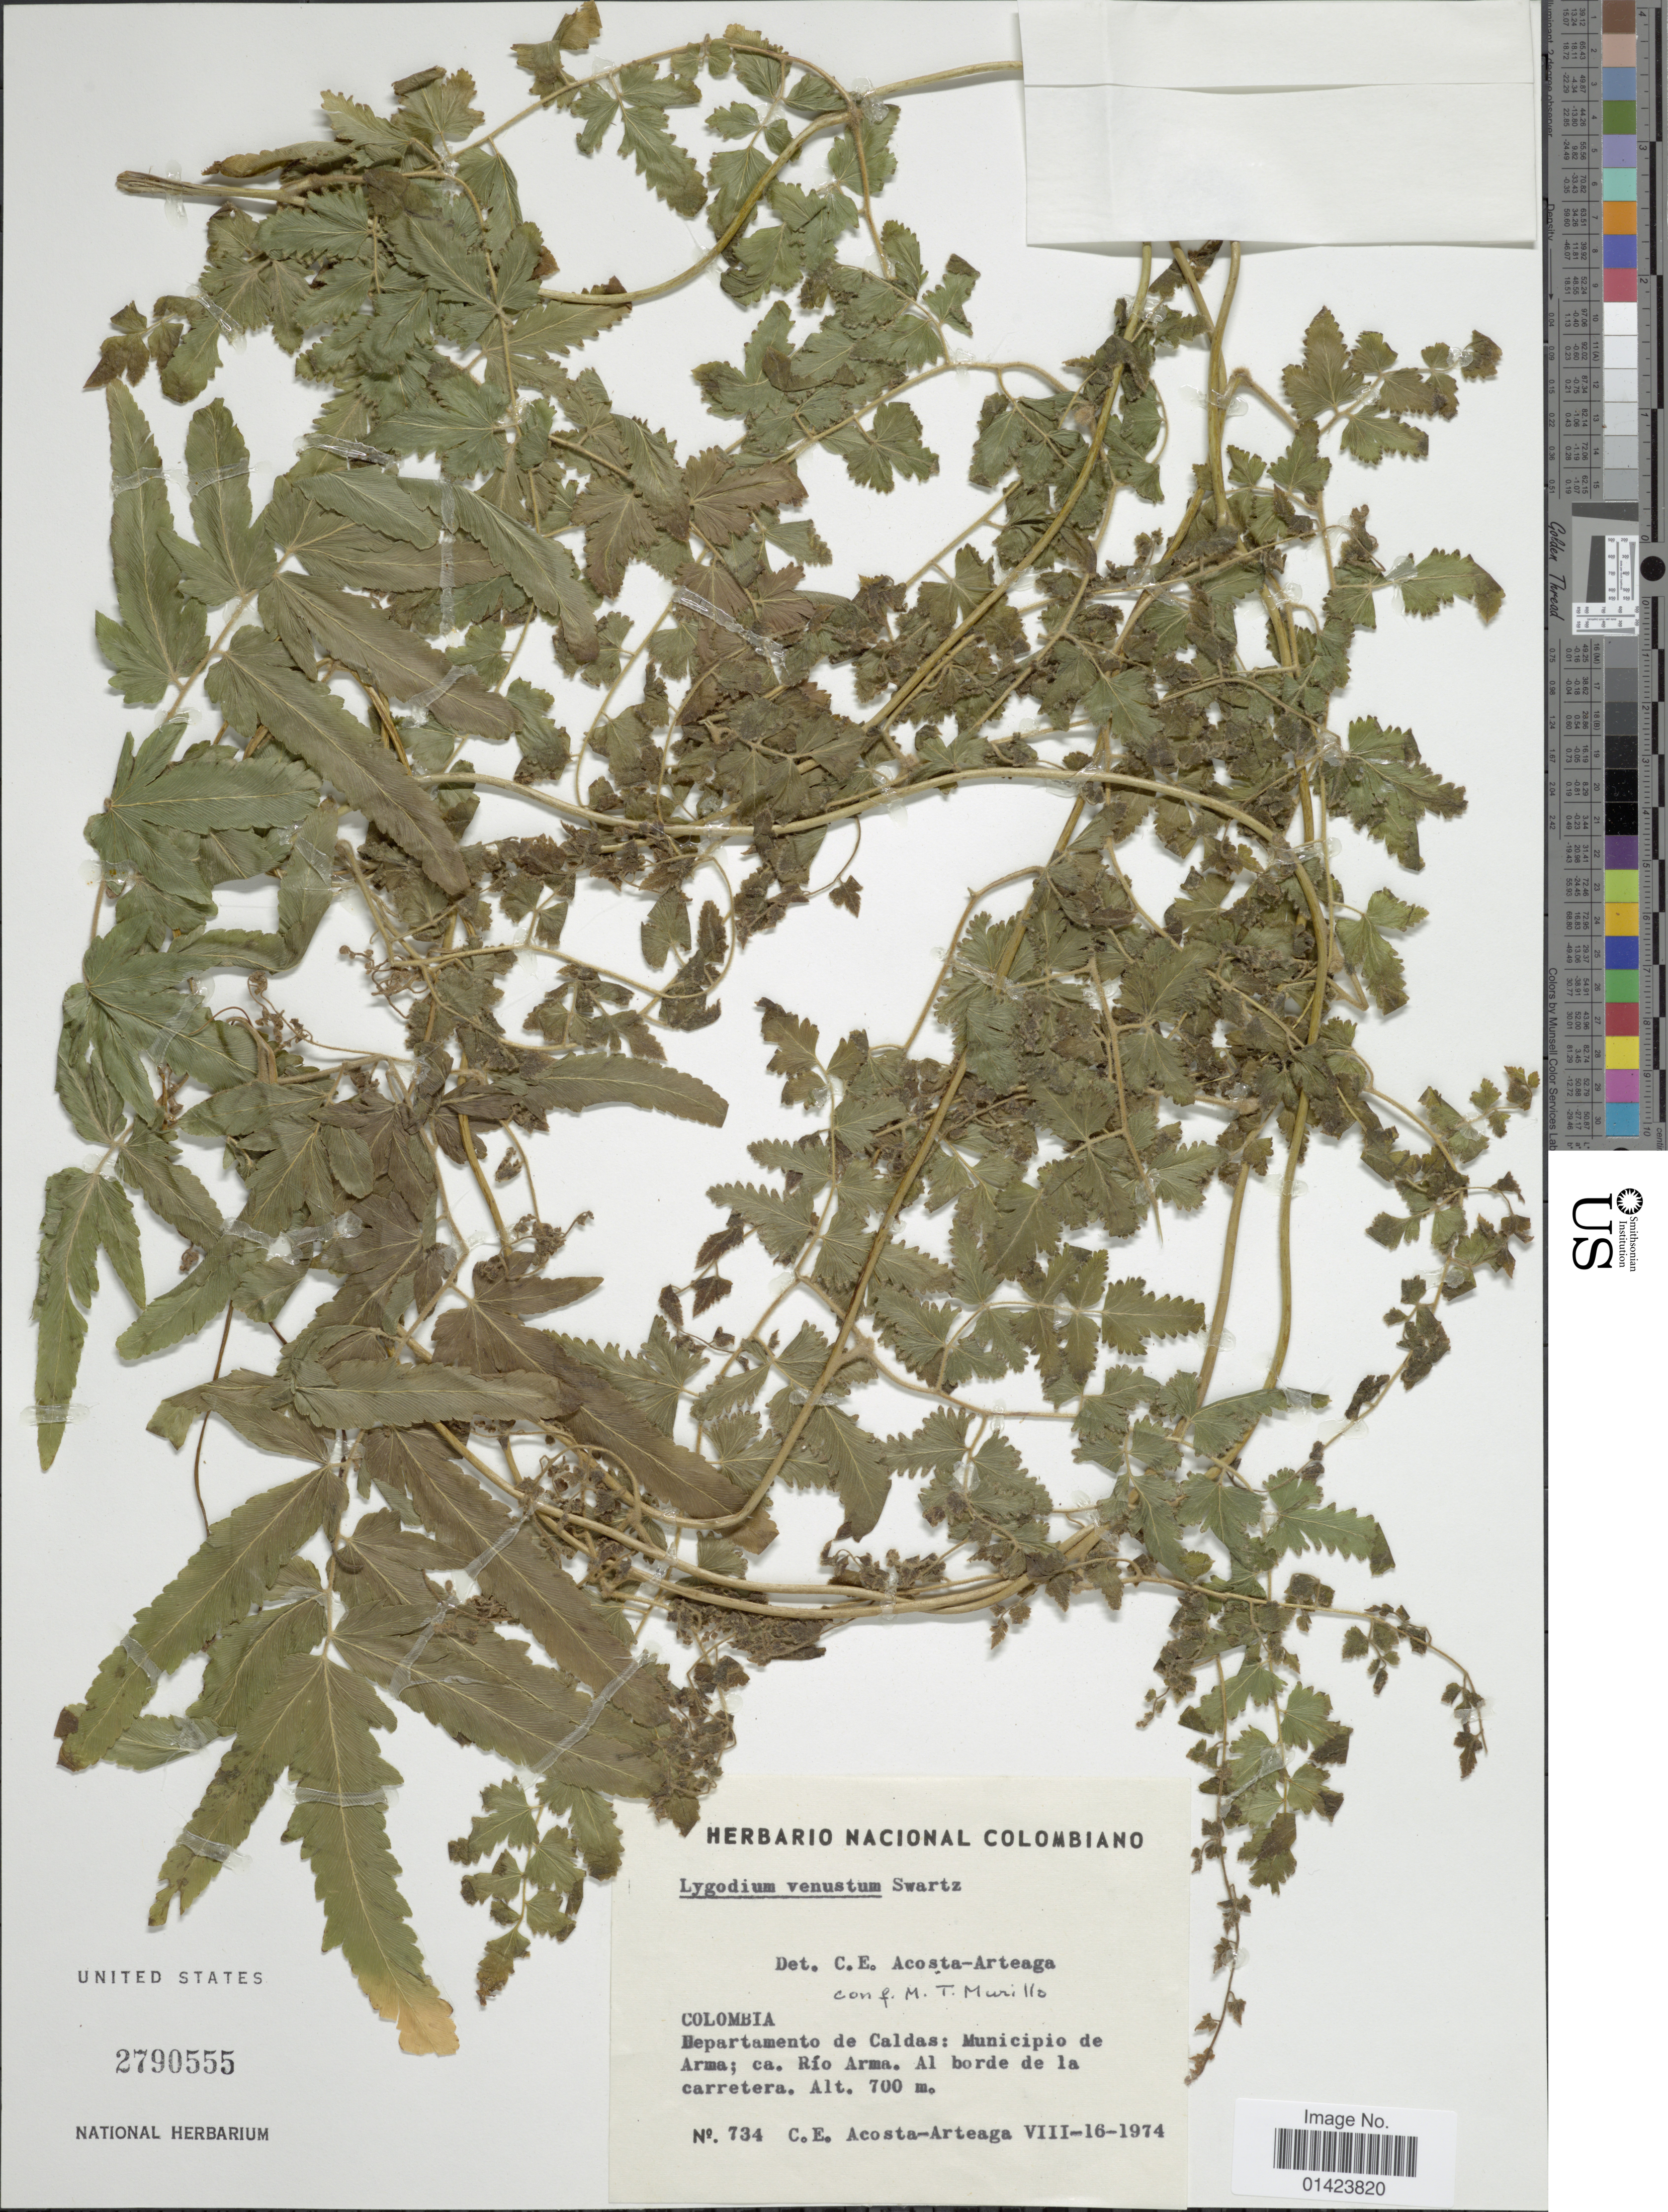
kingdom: Plantae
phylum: Tracheophyta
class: Polypodiopsida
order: Schizaeales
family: Lygodiaceae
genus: Lygodium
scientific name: Lygodium venustum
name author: Sw.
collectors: C. E. Acosta-Arteaga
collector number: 734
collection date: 1974-08-16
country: Colombia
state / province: Caldas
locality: Colombia, Departamento de Caldas: Municipio de Arma; ca. Rio Arma, Al borde de la carretera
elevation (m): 700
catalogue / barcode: US 2790555